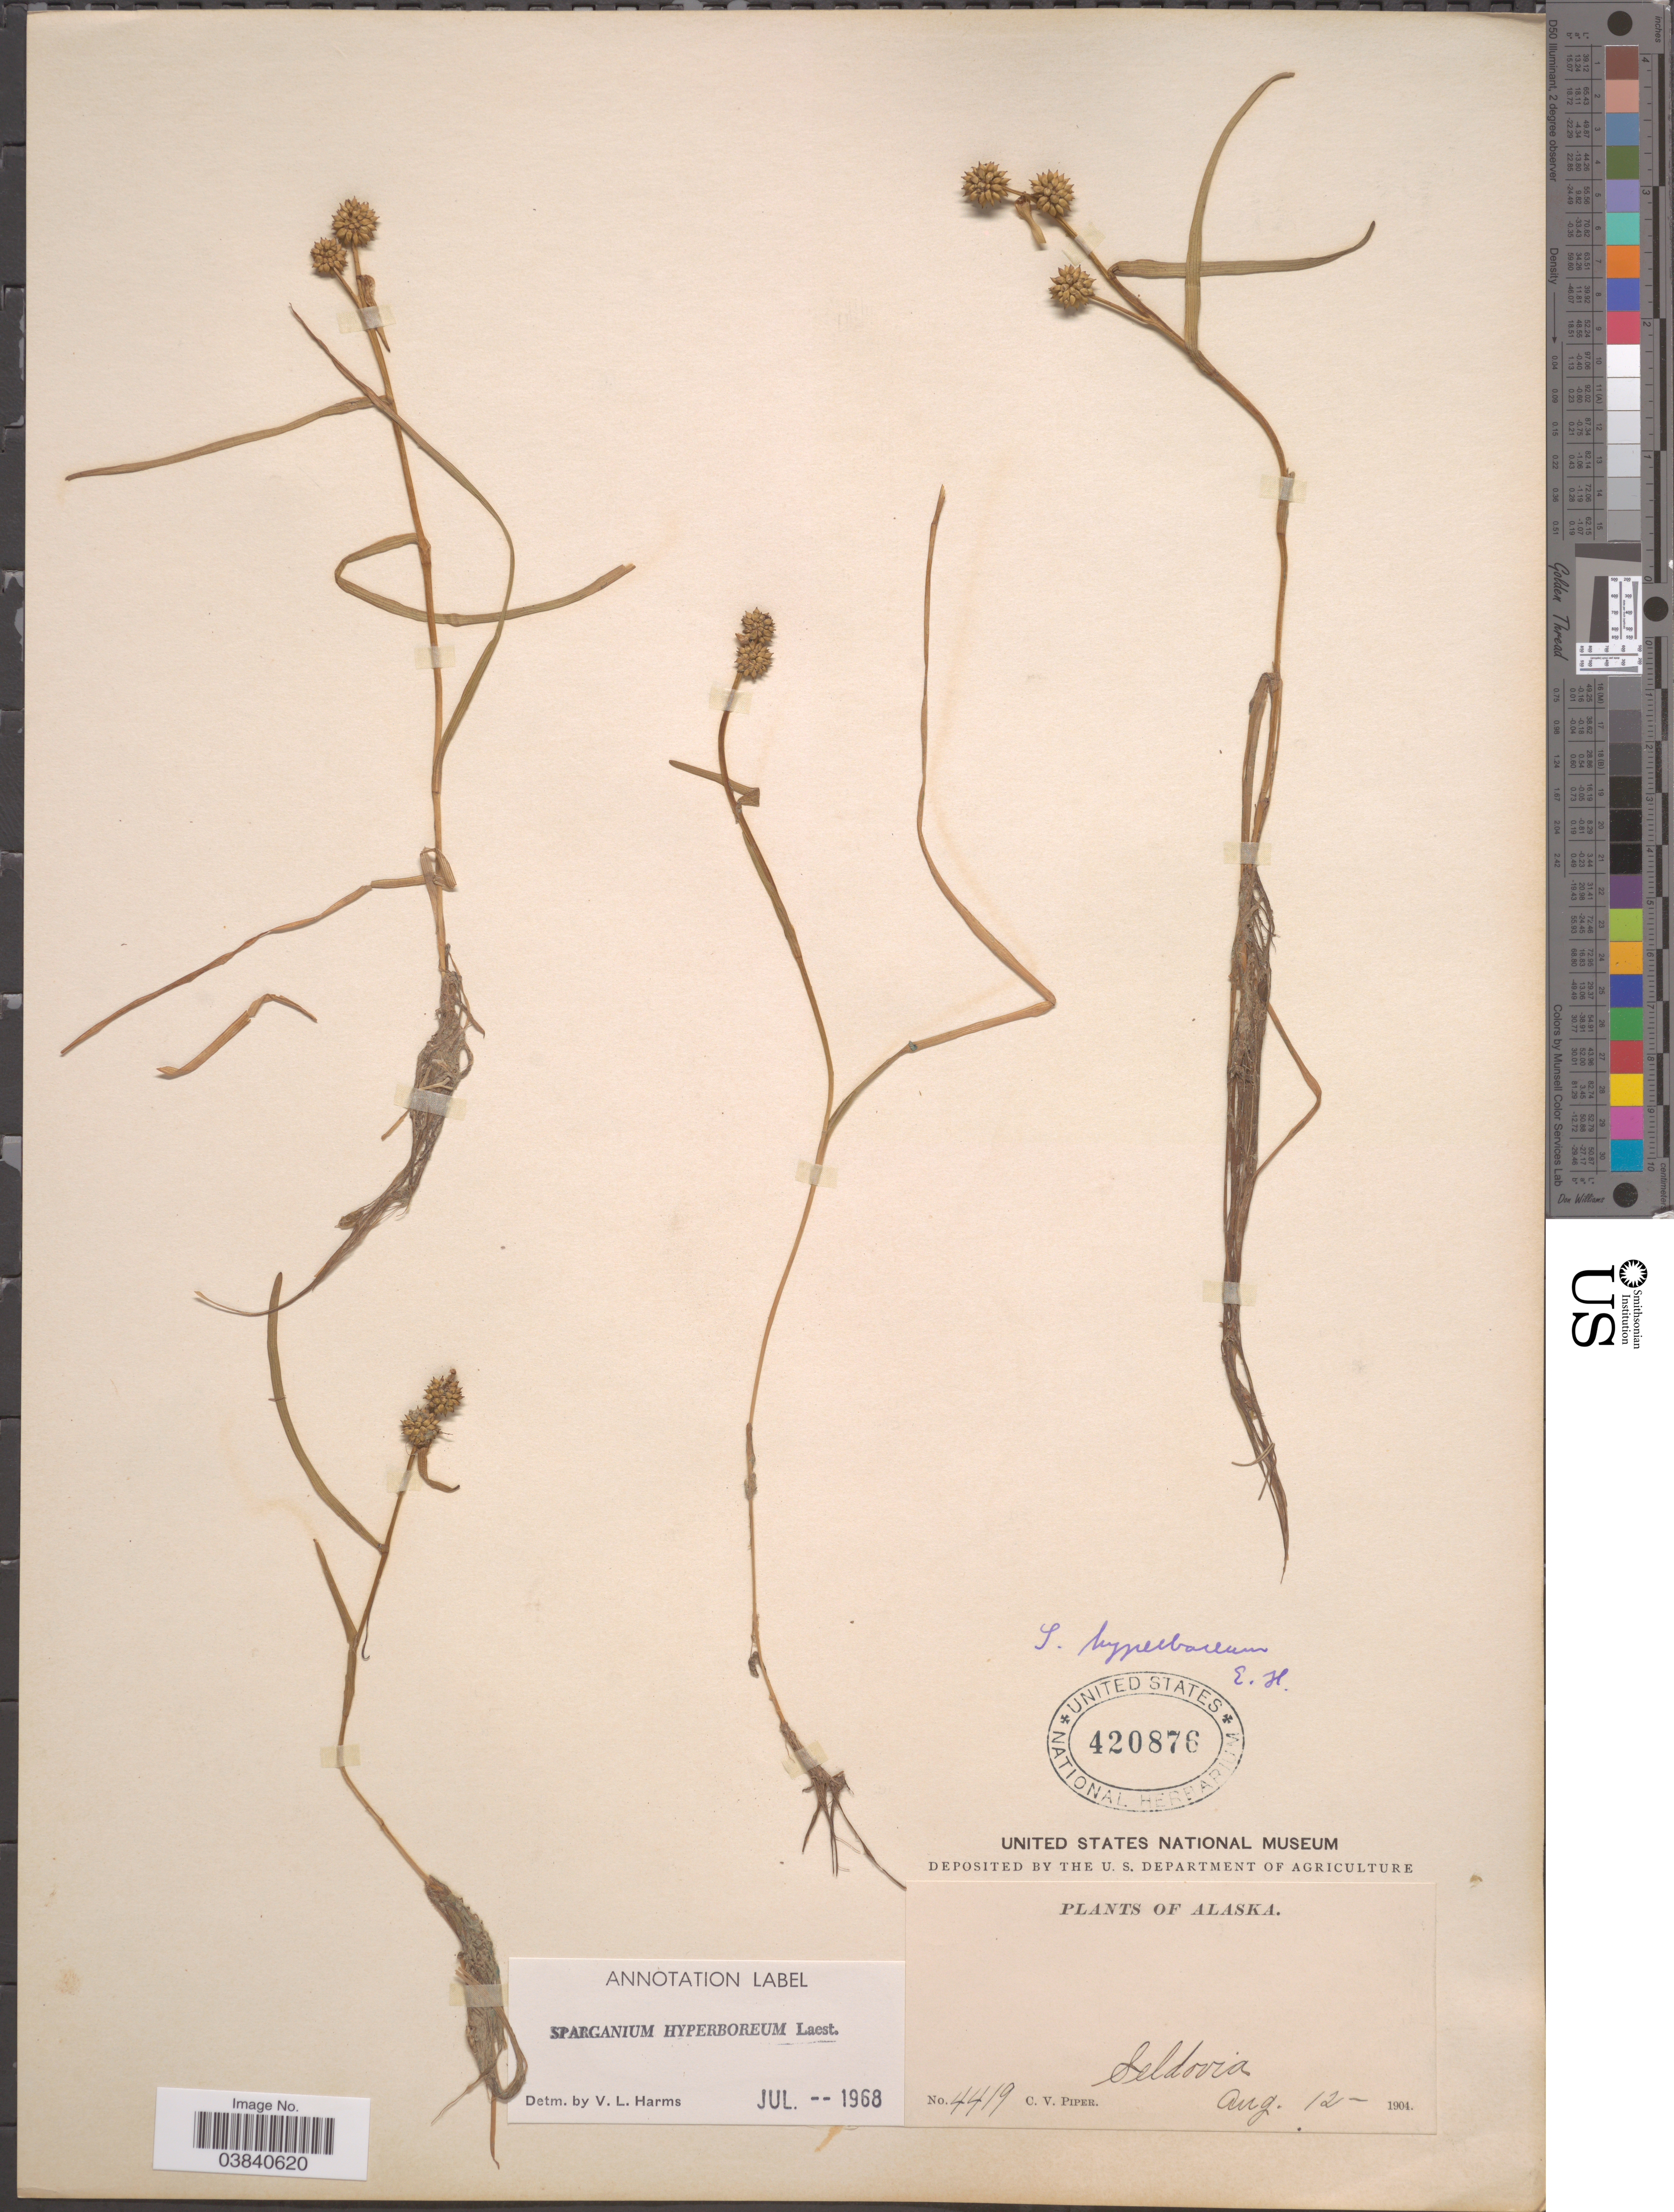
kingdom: Plantae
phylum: Tracheophyta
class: Liliopsida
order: Poales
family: Typhaceae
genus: Sparganium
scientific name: Sparganium hyperboreum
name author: Beurl. ex Laest.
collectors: C. V. Piper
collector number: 4419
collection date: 1904-08-12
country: United States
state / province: Alaska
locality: Seldovia.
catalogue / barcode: US 420876